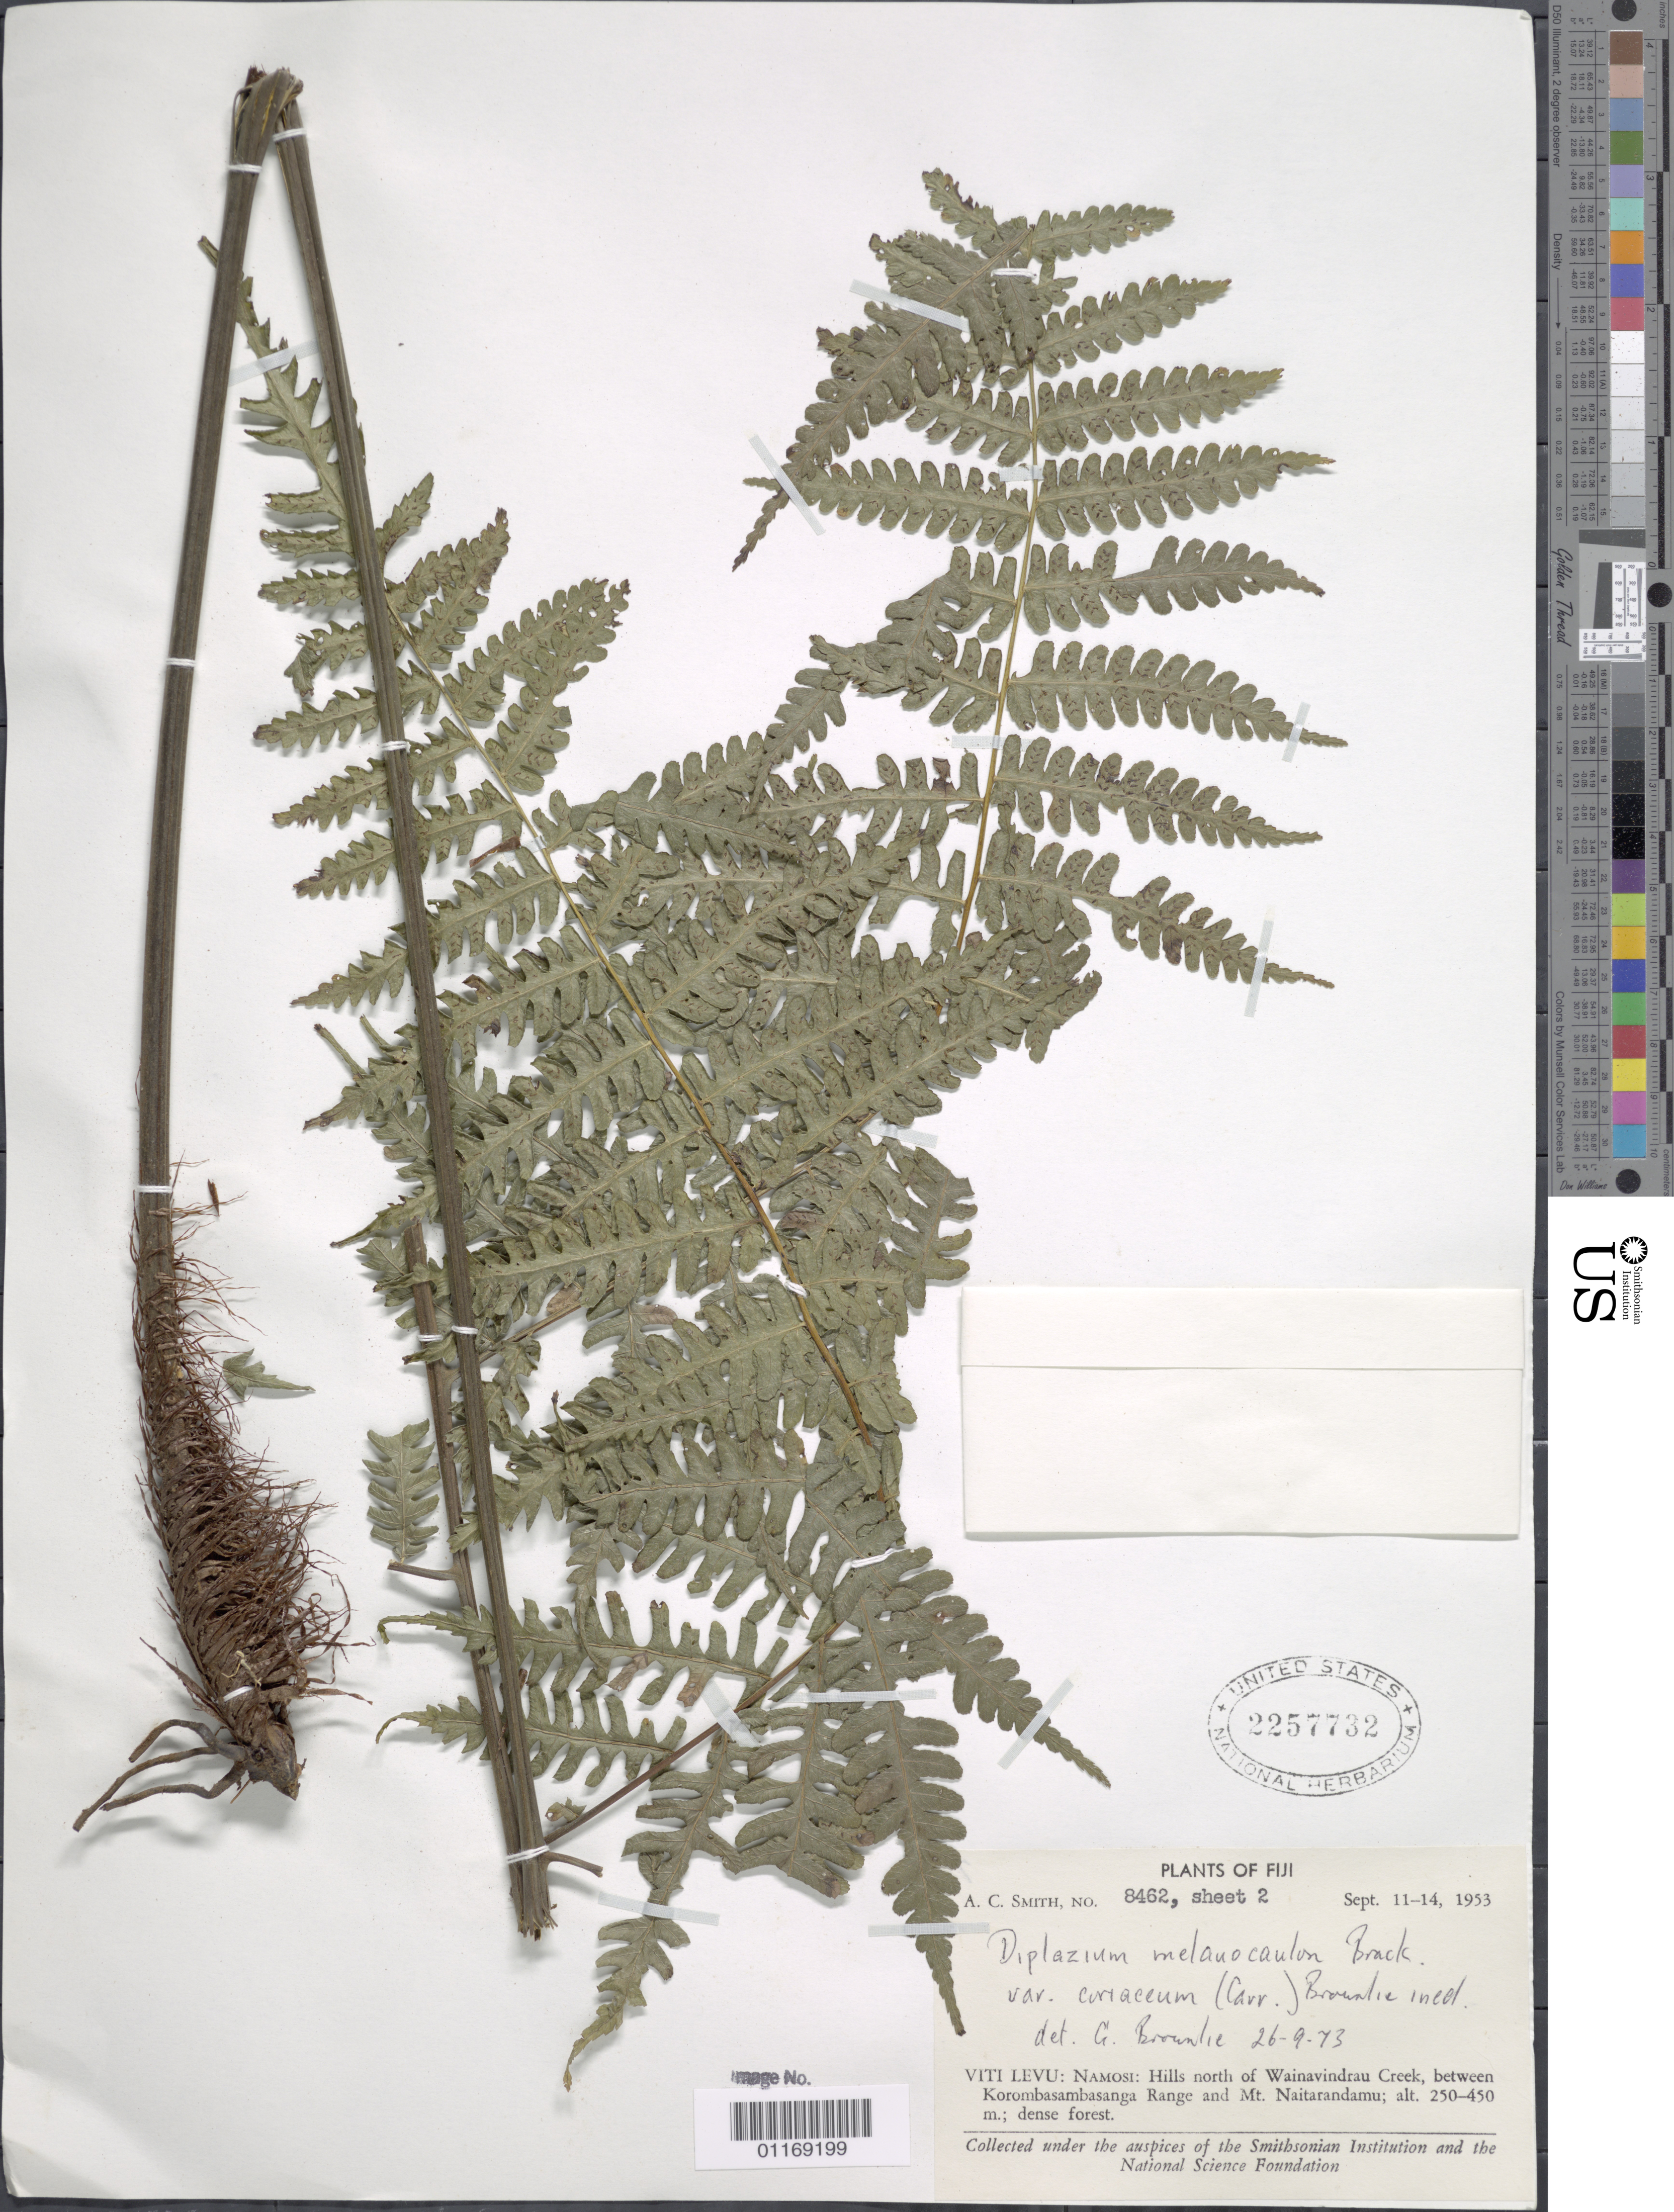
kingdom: Plantae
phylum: Tracheophyta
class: Polypodiopsida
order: Polypodiales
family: Athyriaceae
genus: Diplazium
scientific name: Diplazium melanocaulon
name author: Brack. in Wilkes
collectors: A. C. Smith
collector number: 8462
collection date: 1953-09-11/1953-09-14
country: Fiji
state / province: Central Division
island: Viti Levu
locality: Namosi: hills North of Wainavindrau Creek, between Korombasambasanga Range and Mt. Naitarandamu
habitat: Dense forest.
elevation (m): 250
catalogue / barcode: US 2257732